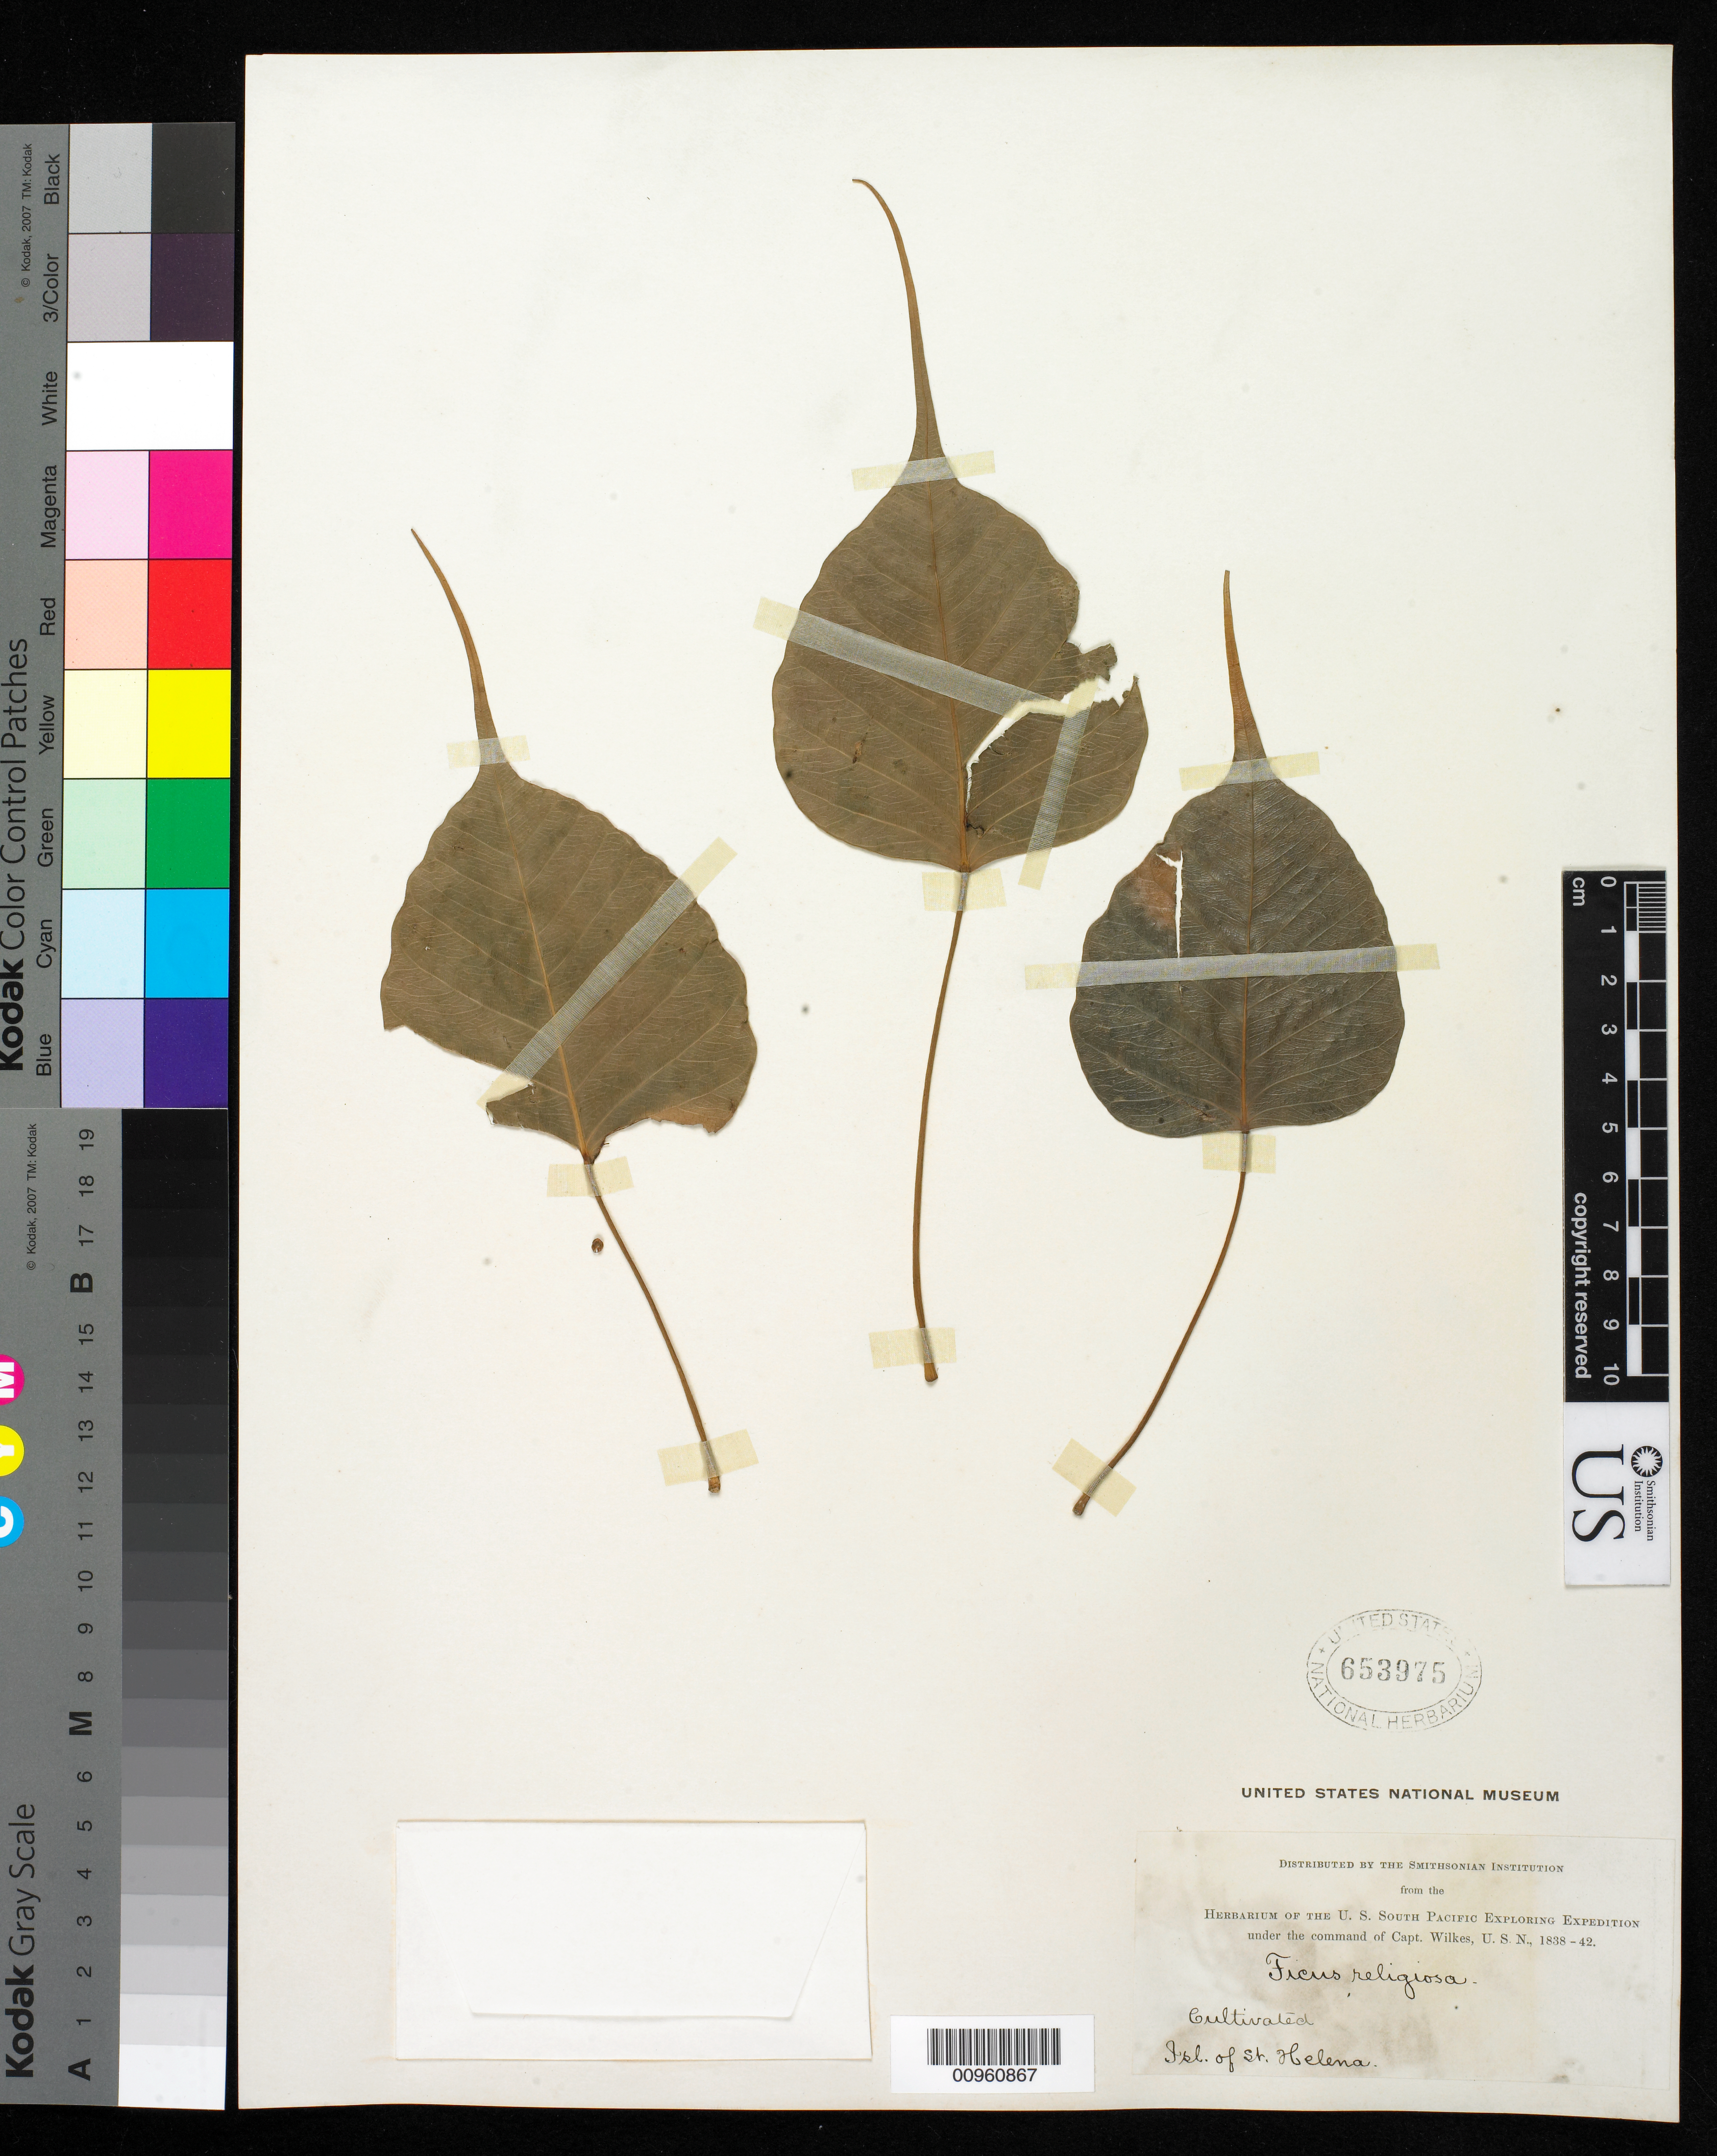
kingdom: Plantae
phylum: Tracheophyta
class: Magnoliopsida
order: Rosales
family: Moraceae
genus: Ficus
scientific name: Ficus religiosa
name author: L.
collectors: Wilkes Explor. Exped.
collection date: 1838/1842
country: St. Helena Islands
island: St. Helena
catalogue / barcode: US 653975